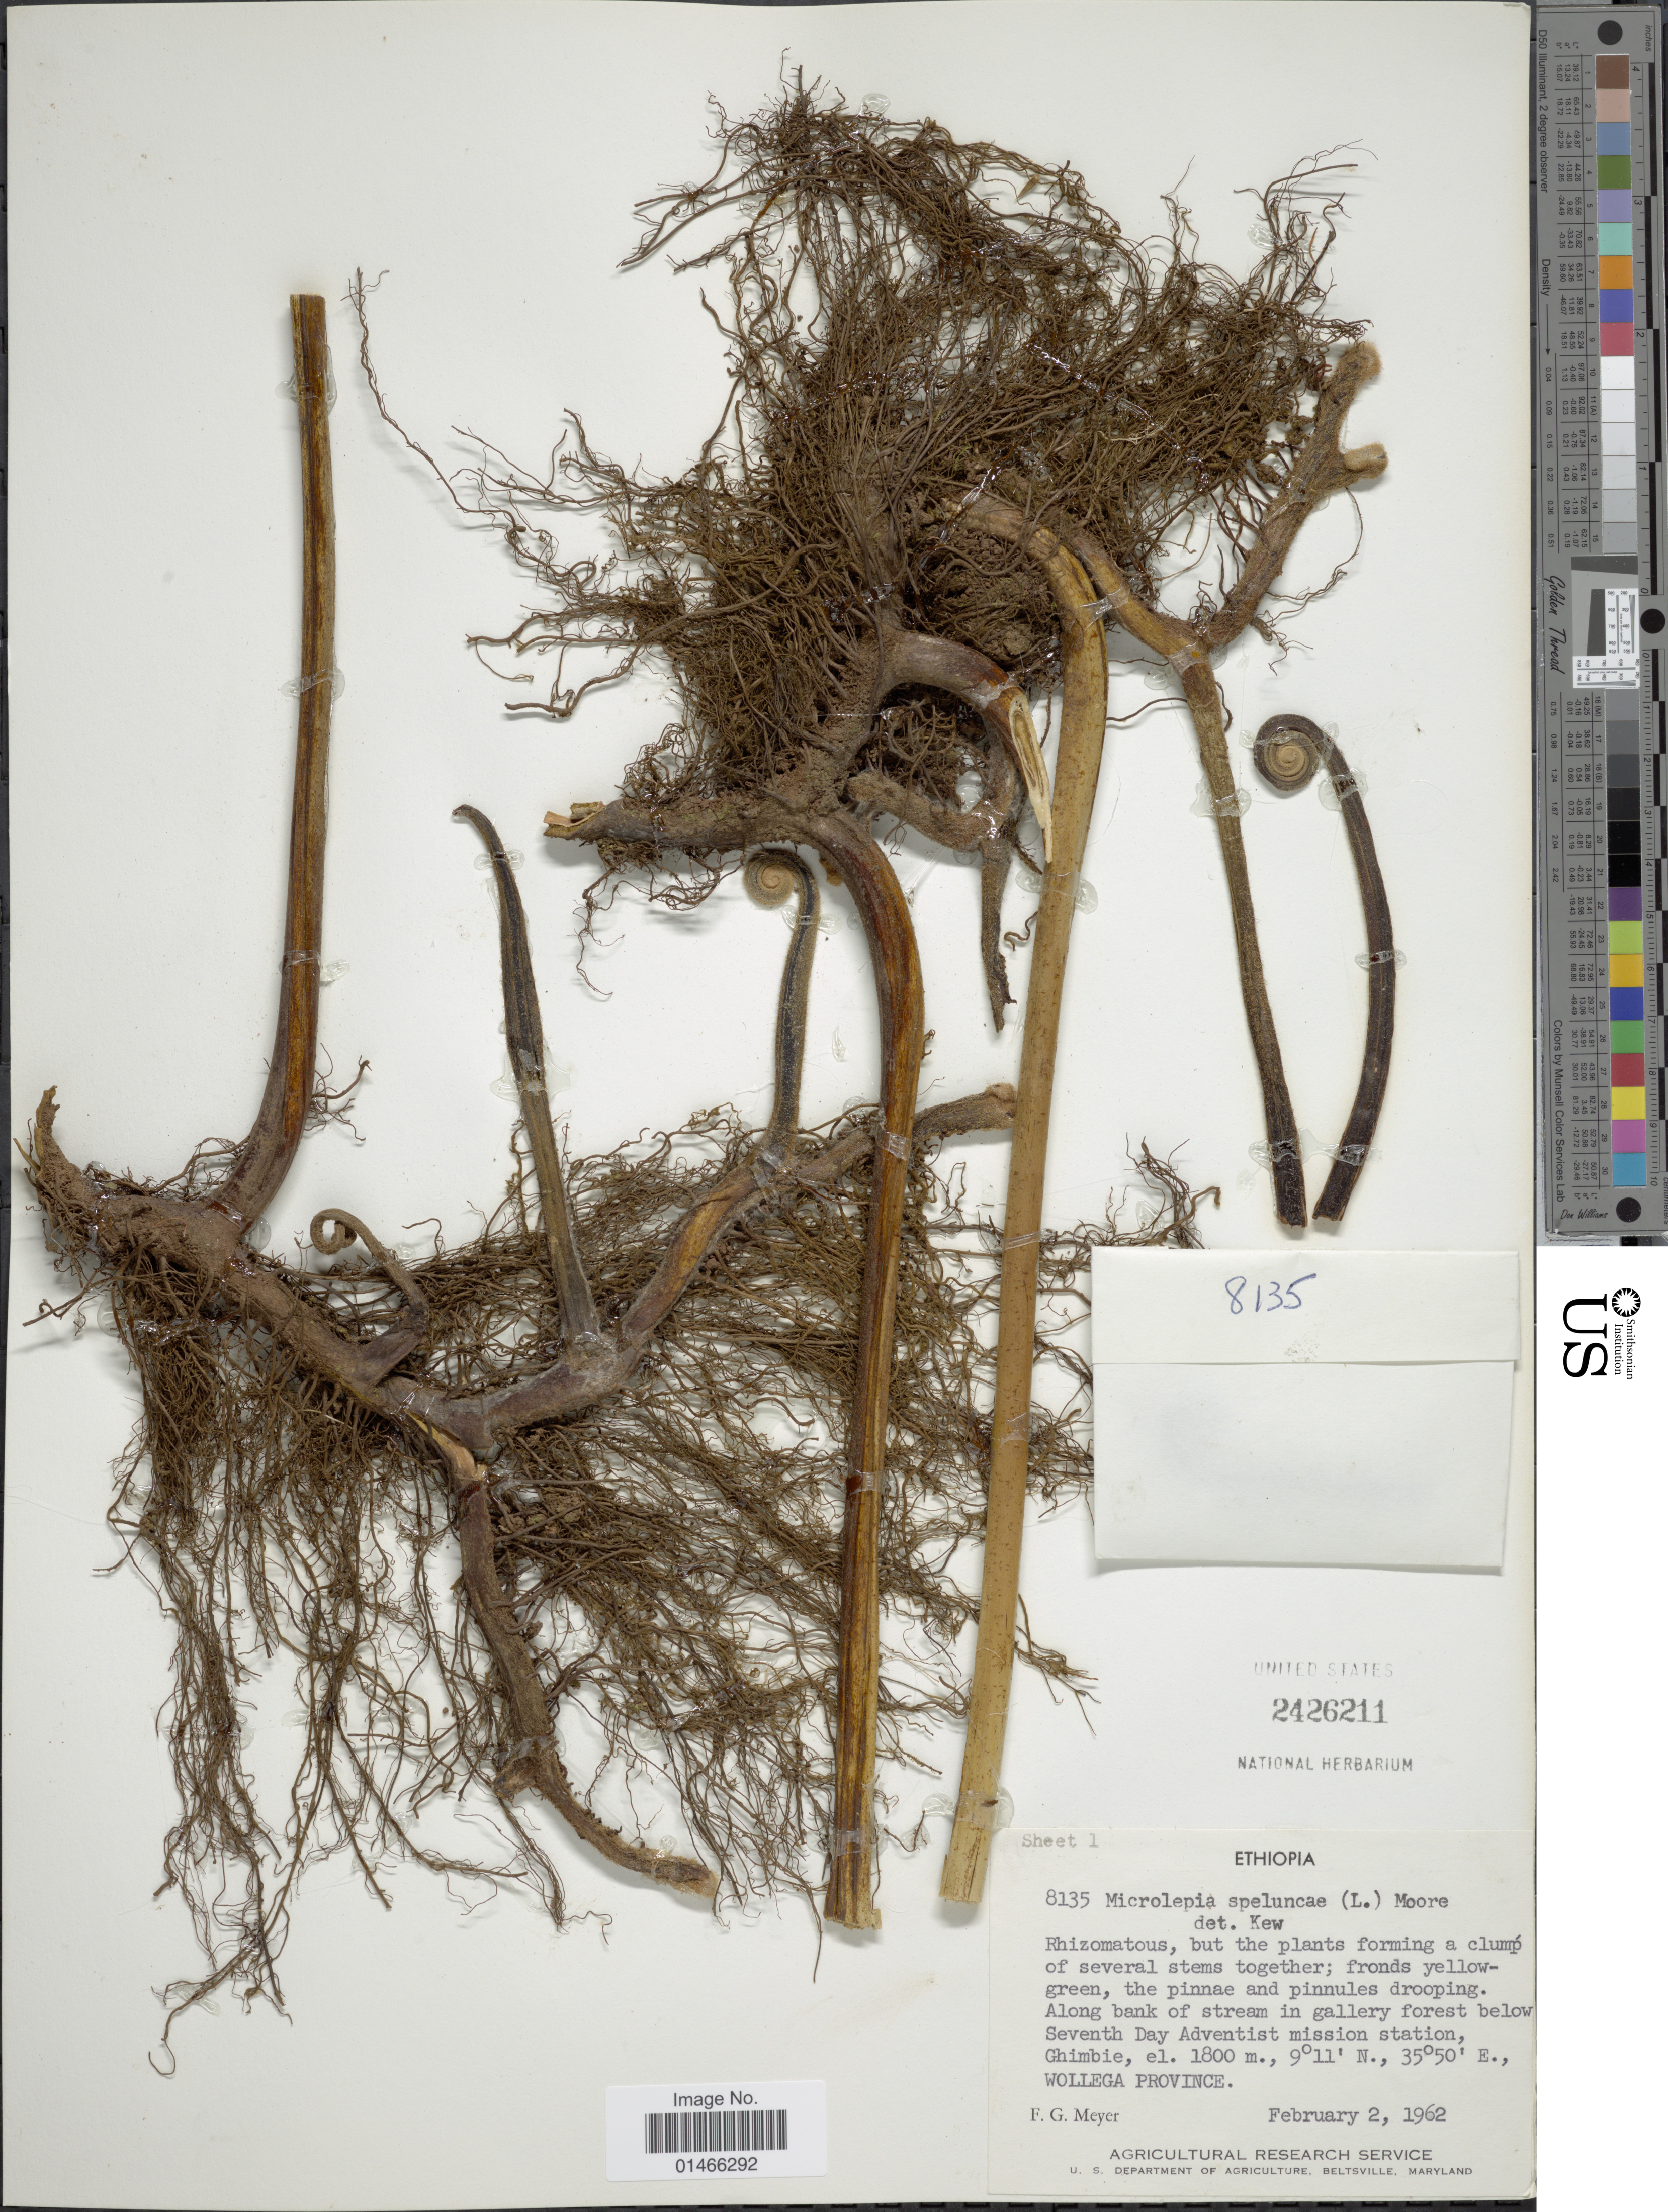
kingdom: Plantae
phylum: Tracheophyta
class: Polypodiopsida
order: Polypodiales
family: Dennstaedtiaceae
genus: Microlepia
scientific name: Microlepia speluncae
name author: (L.) T. Moore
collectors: F. G. Meyer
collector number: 8135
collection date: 1962-02-02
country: Ethiopia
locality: Along bank of stream in gallery forest below Seventh Day Adventist mission station, Ghimbie. Wollega Province.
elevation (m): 1800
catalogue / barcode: US 2426211